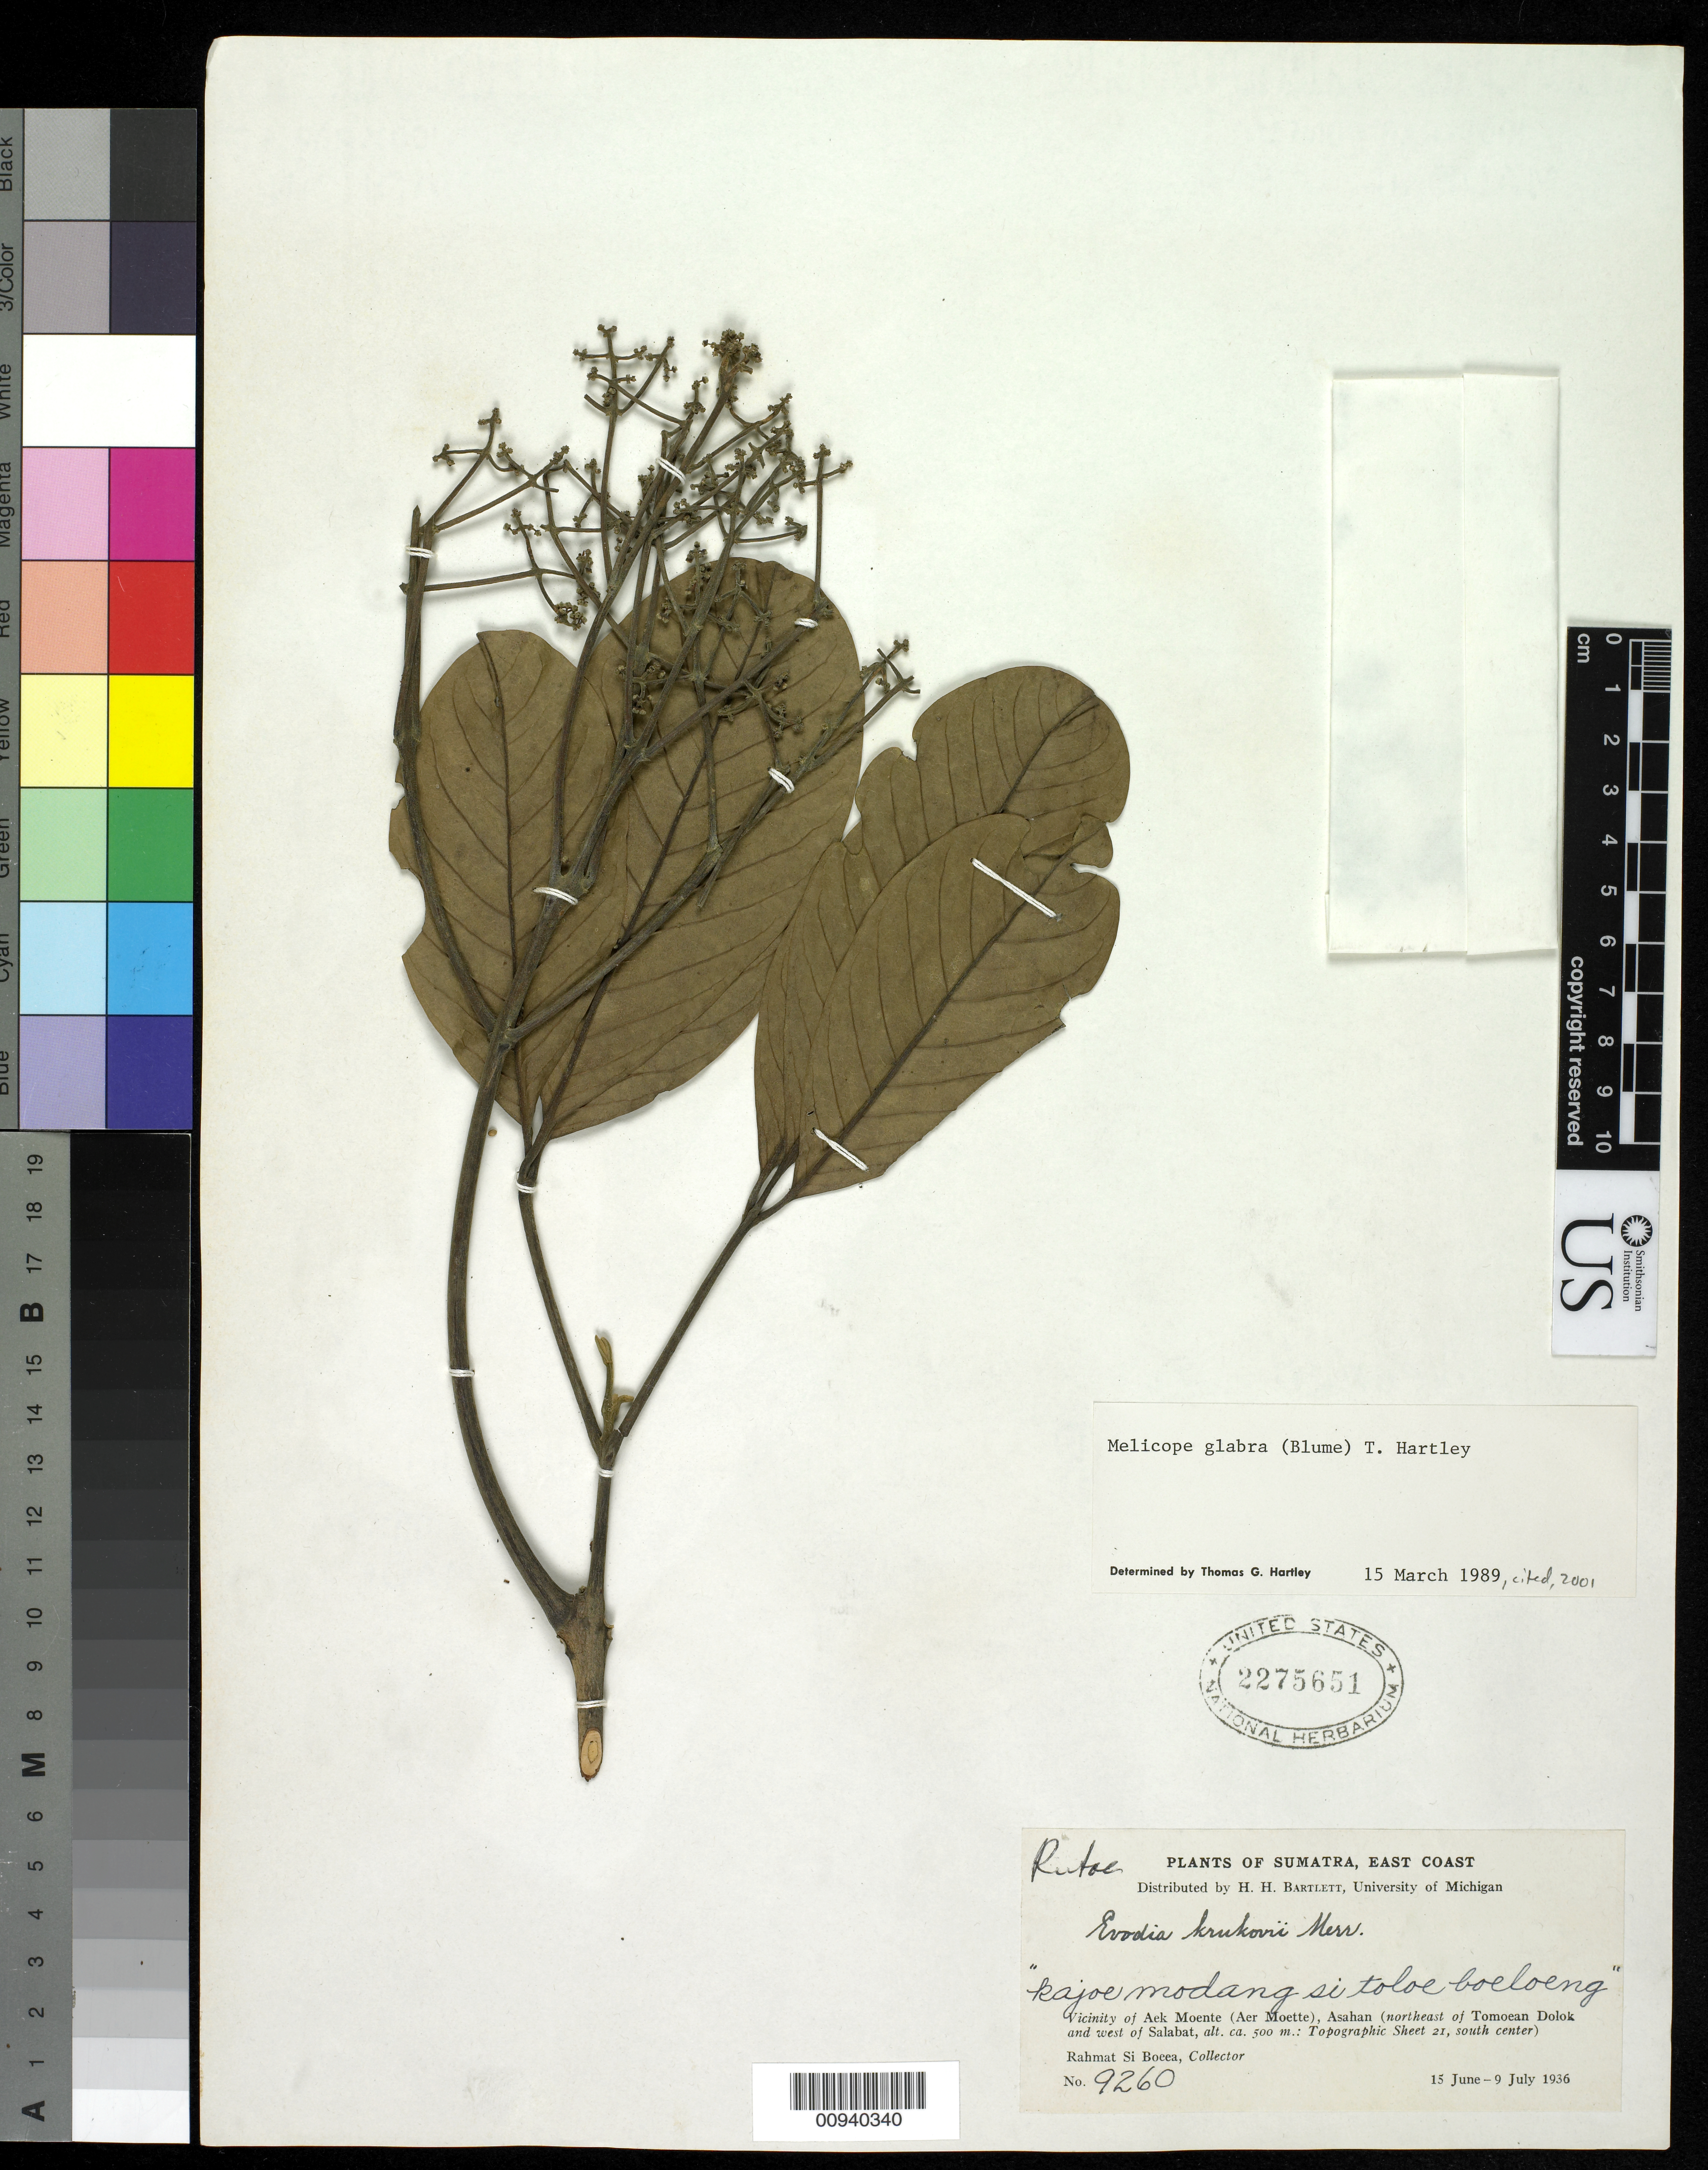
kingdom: Plantae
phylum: Tracheophyta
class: Magnoliopsida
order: Sapindales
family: Rutaceae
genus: Melicope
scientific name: Melicope glabra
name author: (Blume) T.G. Hartley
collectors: Rahmat Si Boeea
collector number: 9260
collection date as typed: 15 Jun 1936 to 09 Jul 1936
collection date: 1936-06-15/1936-07-09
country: Indonesia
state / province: Sumatra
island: Sumatra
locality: Vicinity of Ack Moente (Aer Moette), Asahan (northeast of Tomoean Dolok and west of Salabat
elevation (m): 500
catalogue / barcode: US 2275651